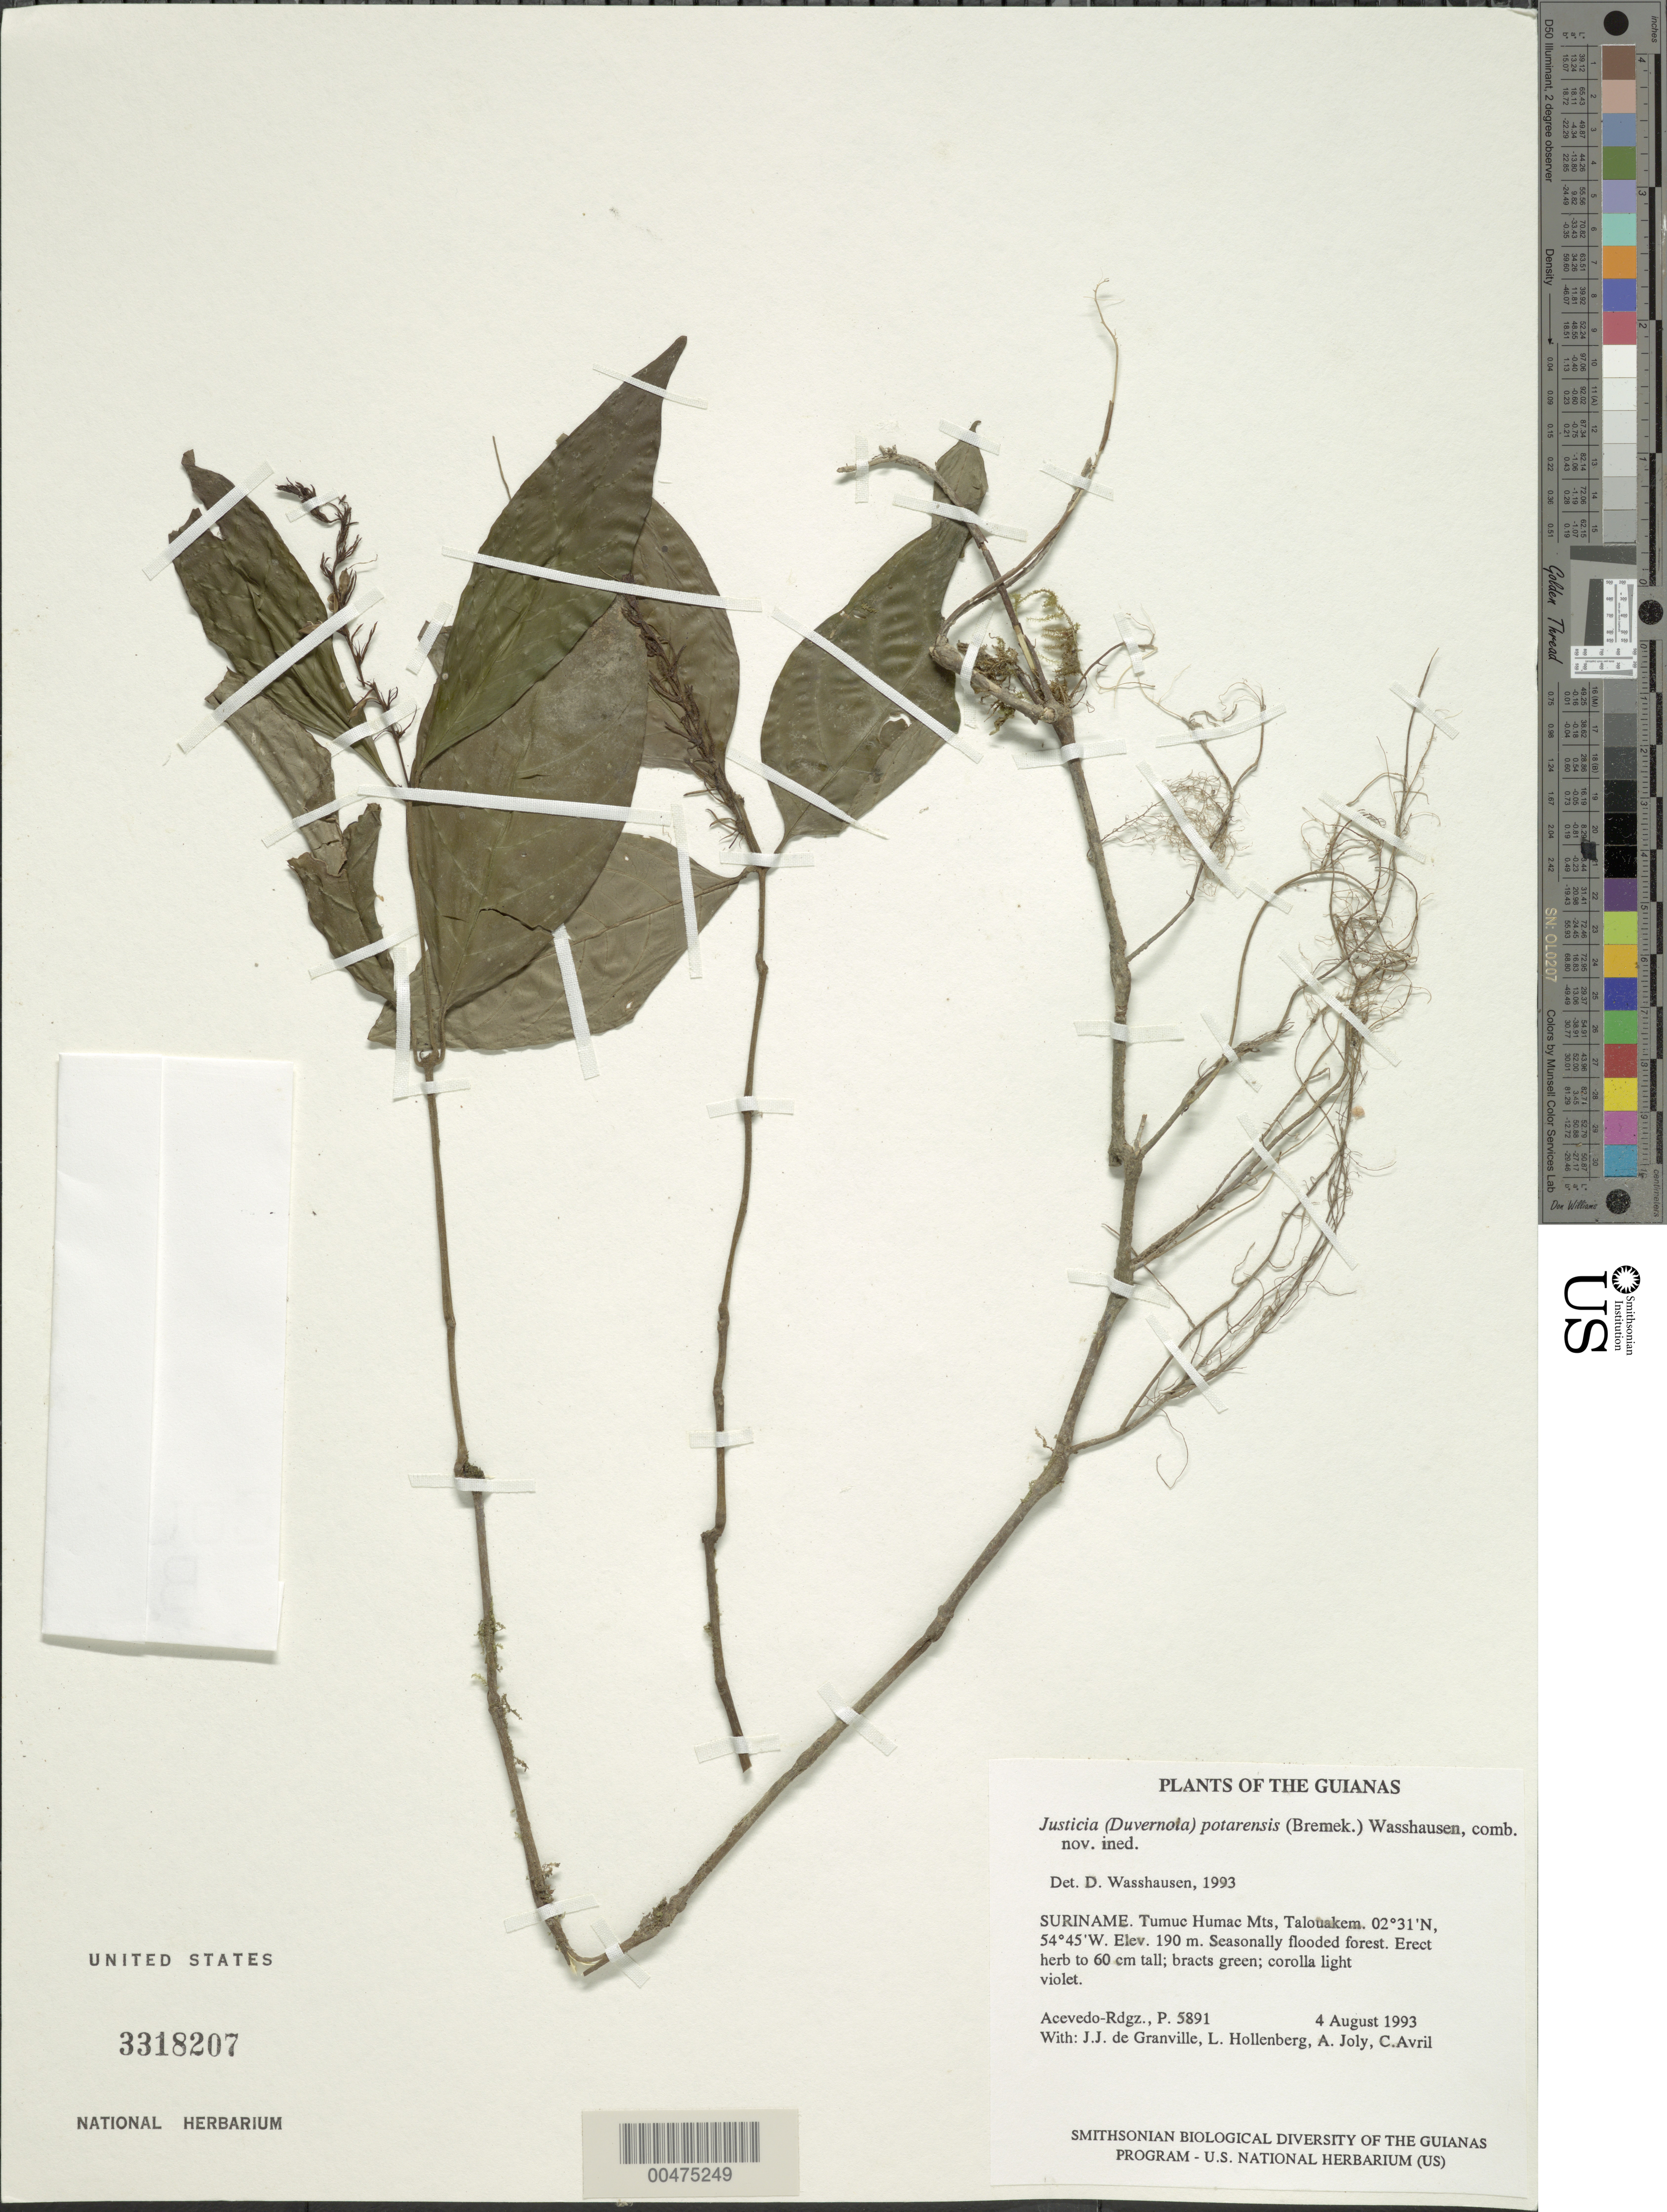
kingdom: Plantae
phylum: Tracheophyta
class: Magnoliopsida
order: Lamiales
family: Acanthaceae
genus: Justicia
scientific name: Justicia potarensis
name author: (Bremek.) Wassh.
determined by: Wasshausen, Dieter C., (BOT), Smithsonian Institution - National Museum of Natural History (UNITED STATES)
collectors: P. Acevedo-Rodr., J.-J. de Granville, A. Joly & L. Hollenberg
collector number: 5891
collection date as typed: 04 Aug 1993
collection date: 1993-08-04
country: Suriname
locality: Tumuc Humac Mts, Talouakem.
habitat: Seasonally flooded forest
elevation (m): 190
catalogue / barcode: US 3318207